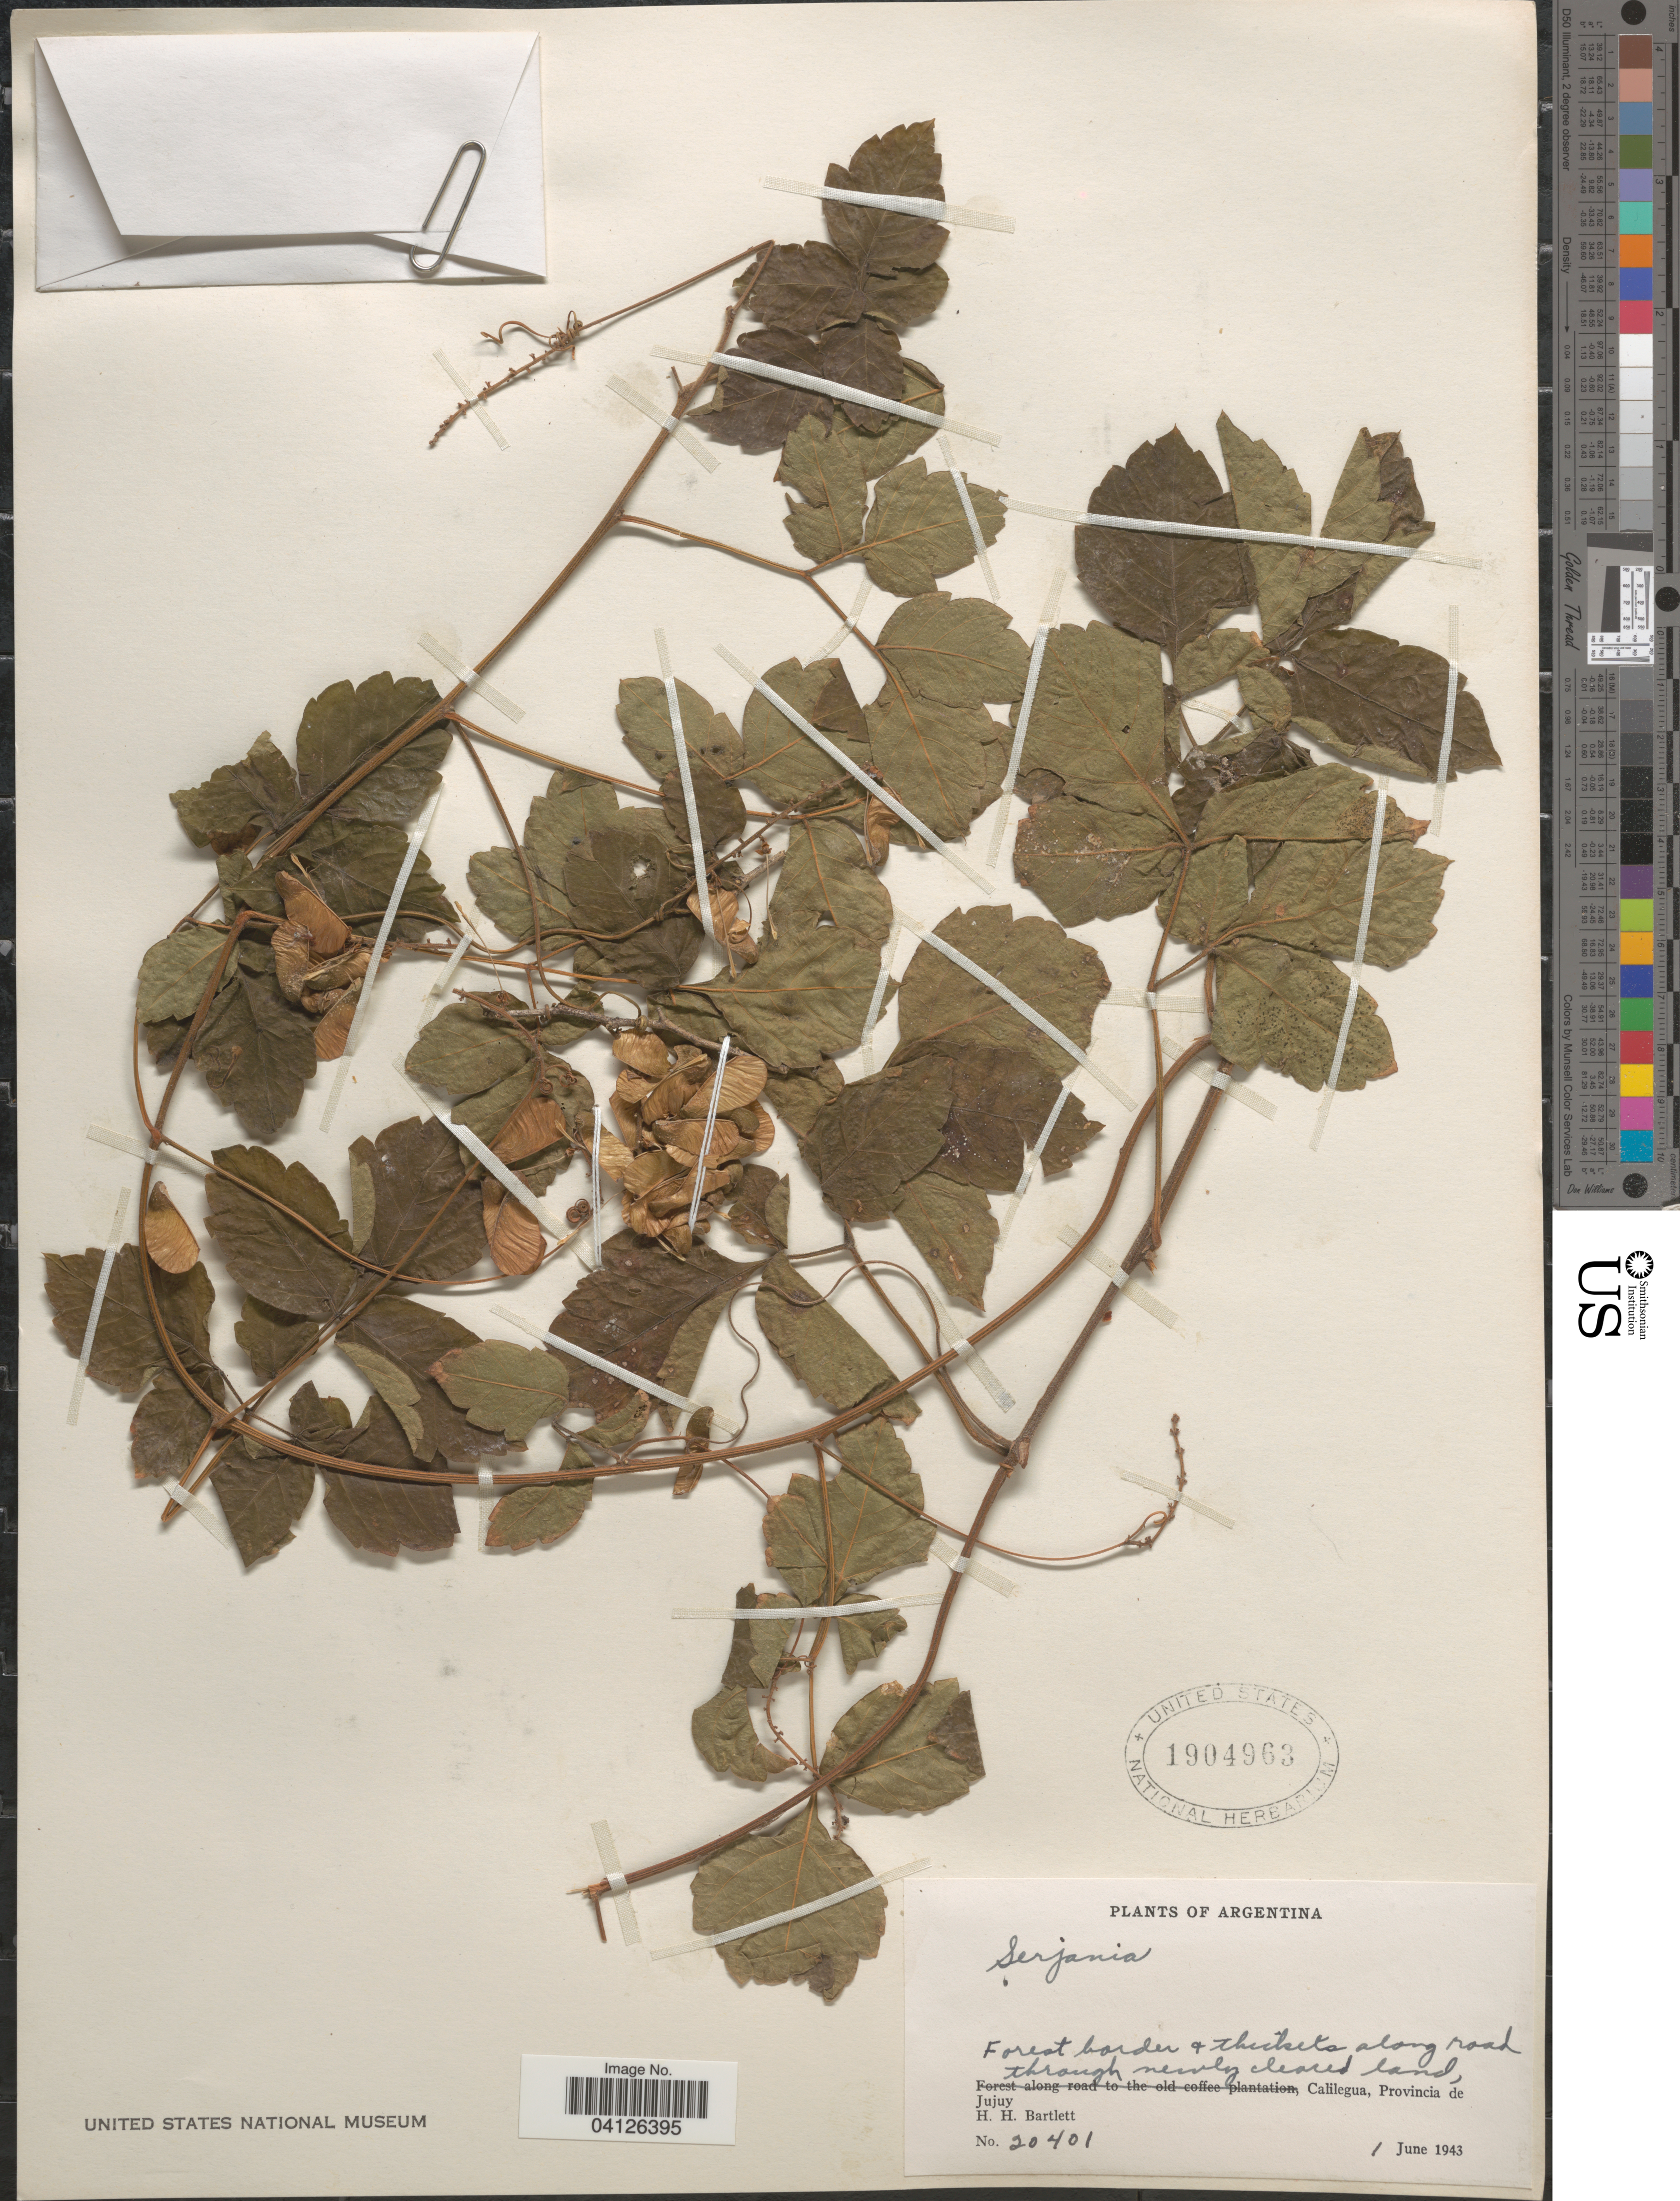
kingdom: Plantae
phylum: Tracheophyta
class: Magnoliopsida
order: Sapindales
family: Sapindaceae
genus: Serjania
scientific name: Serjania meridionalis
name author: Cambess.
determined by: Acevedo-Rodriguez, P., (US), Smithsonian Institution - National Museum of Natural History (UNITED STATES)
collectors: H. H. Bartlett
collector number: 20401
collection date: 1943-06-01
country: Argentina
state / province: Jujuy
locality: Forest border & thickets along road through newly cleared land, Calilegua.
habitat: Forest border & thickets along road through newly cleared land.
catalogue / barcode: US 1904963